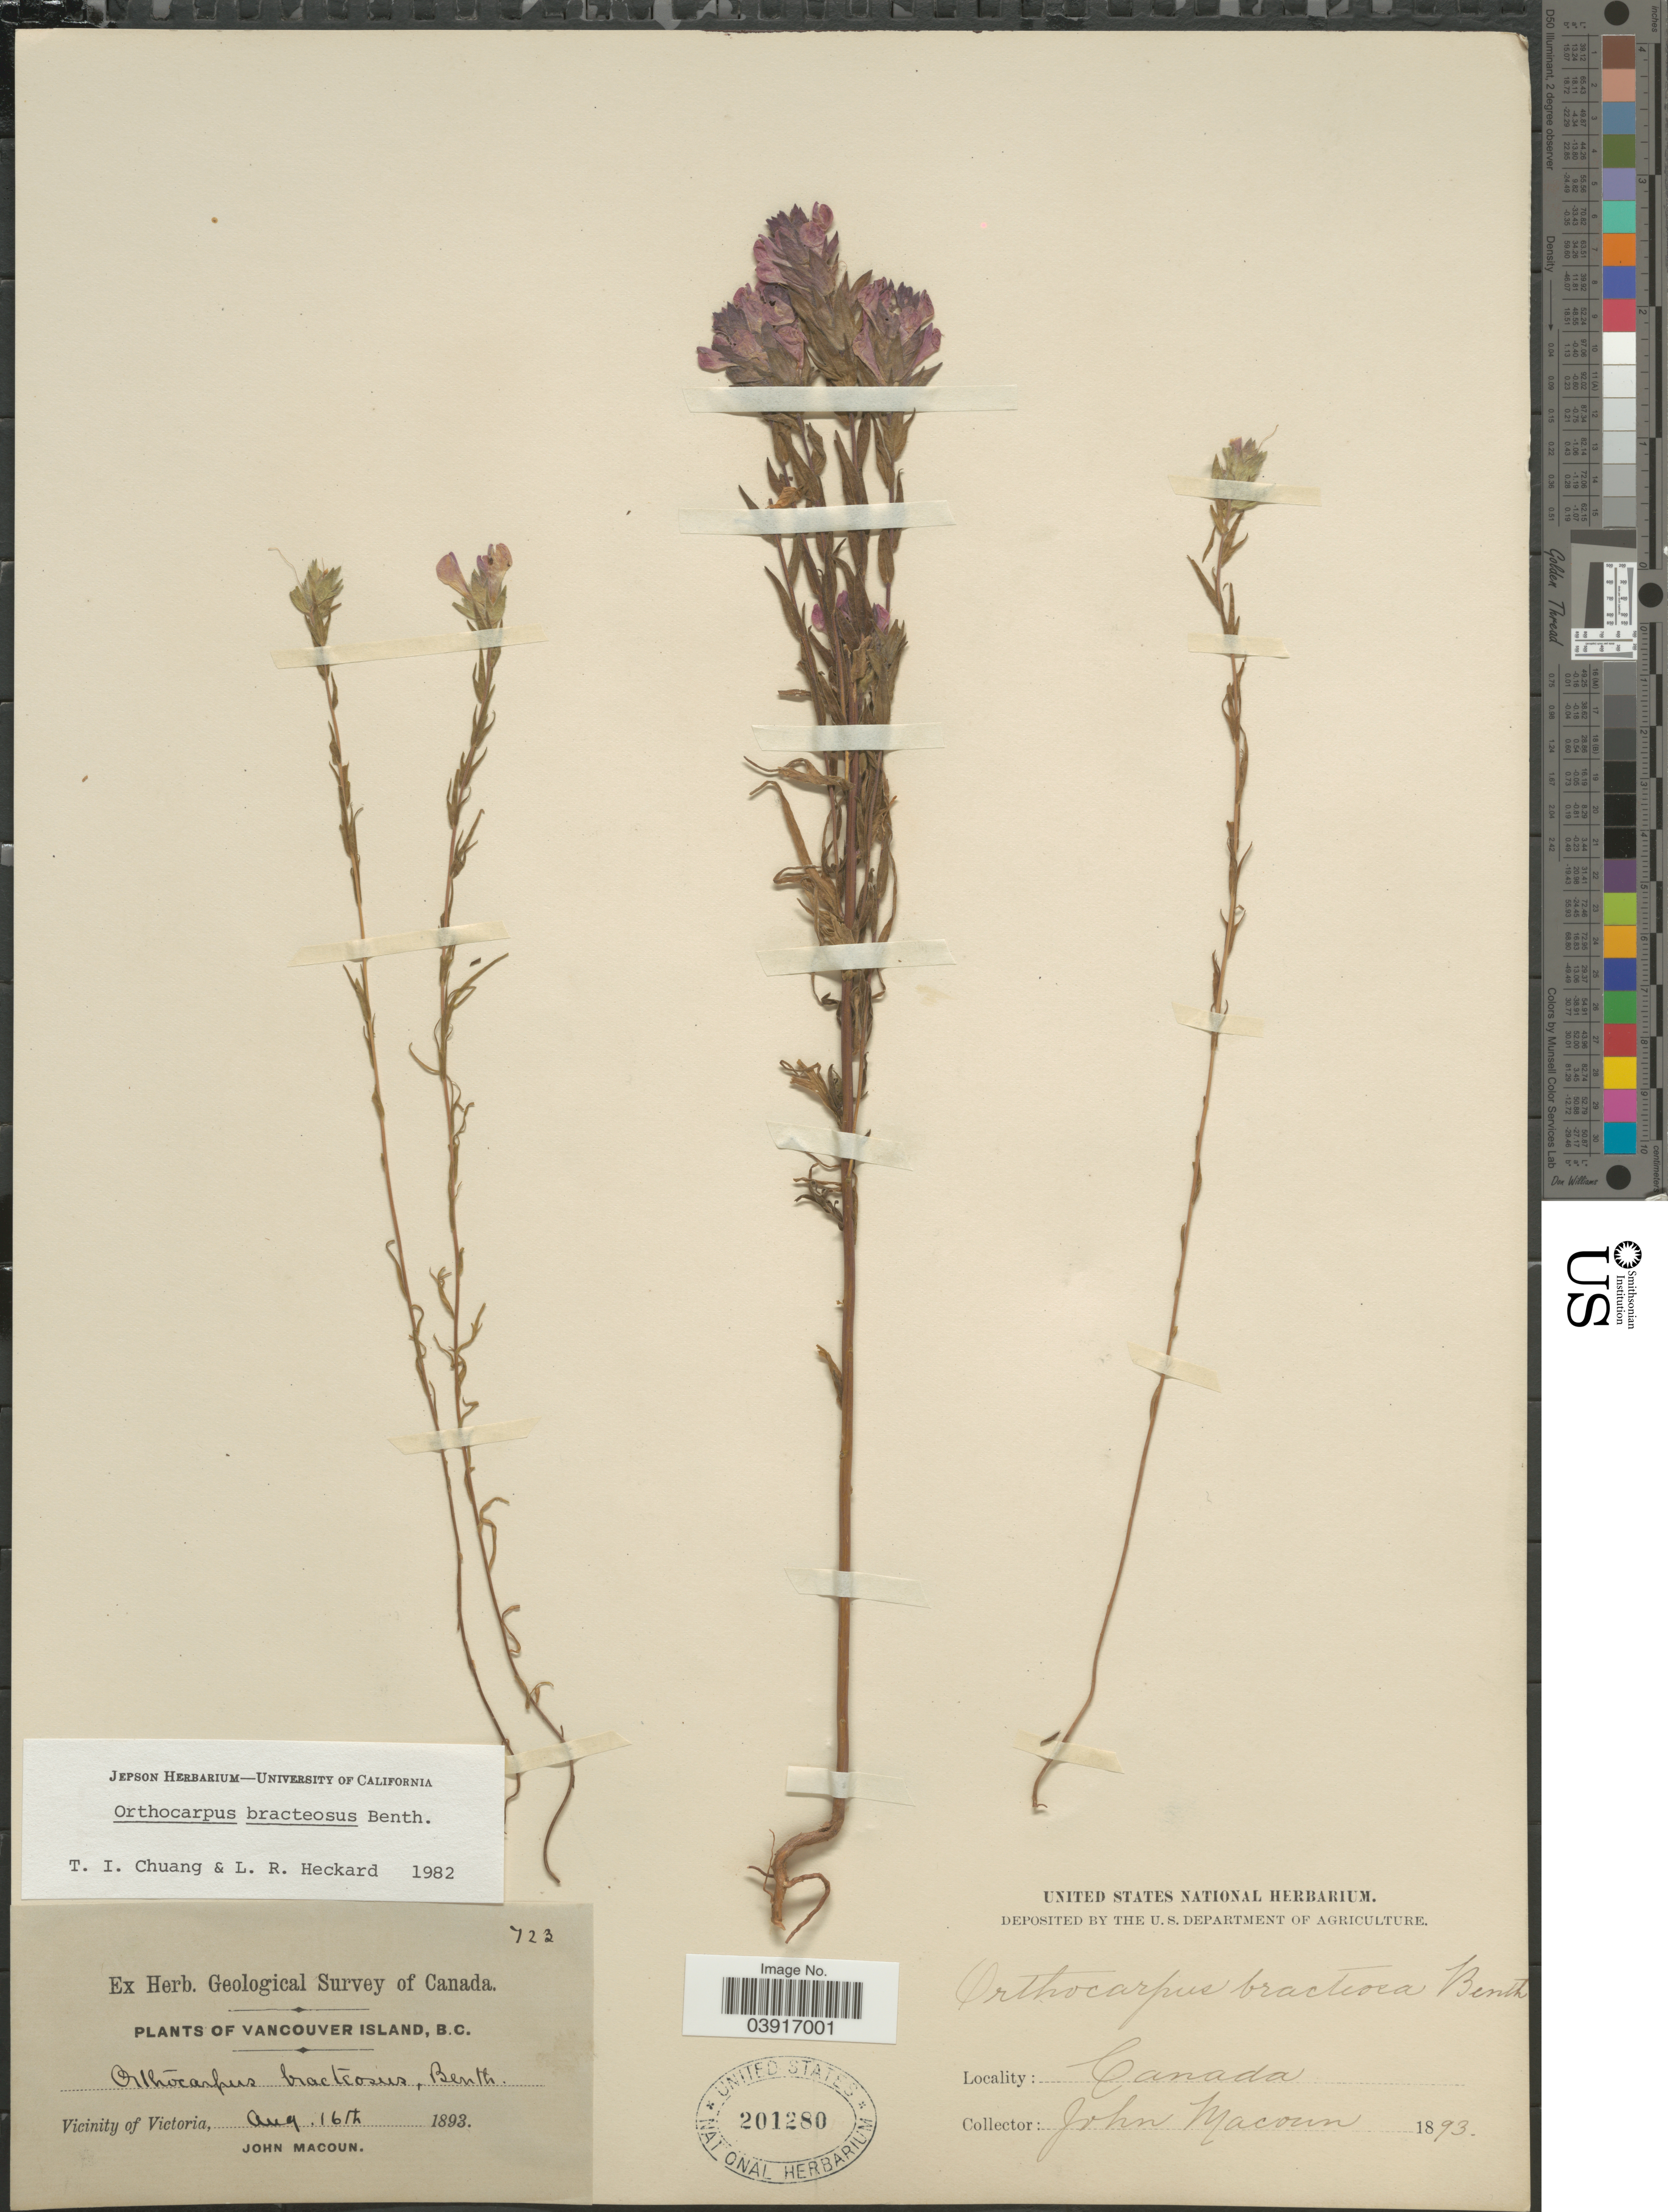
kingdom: Plantae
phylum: Tracheophyta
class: Magnoliopsida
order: Lamiales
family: Orobanchaceae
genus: Orthocarpus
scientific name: Orthocarpus bracteosus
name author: Benth.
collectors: J. Macoun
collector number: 723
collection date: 1893-08-16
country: Canada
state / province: British Columbia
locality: Vancouver Island, B.C. Vicinity of Victoria.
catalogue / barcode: US 201280